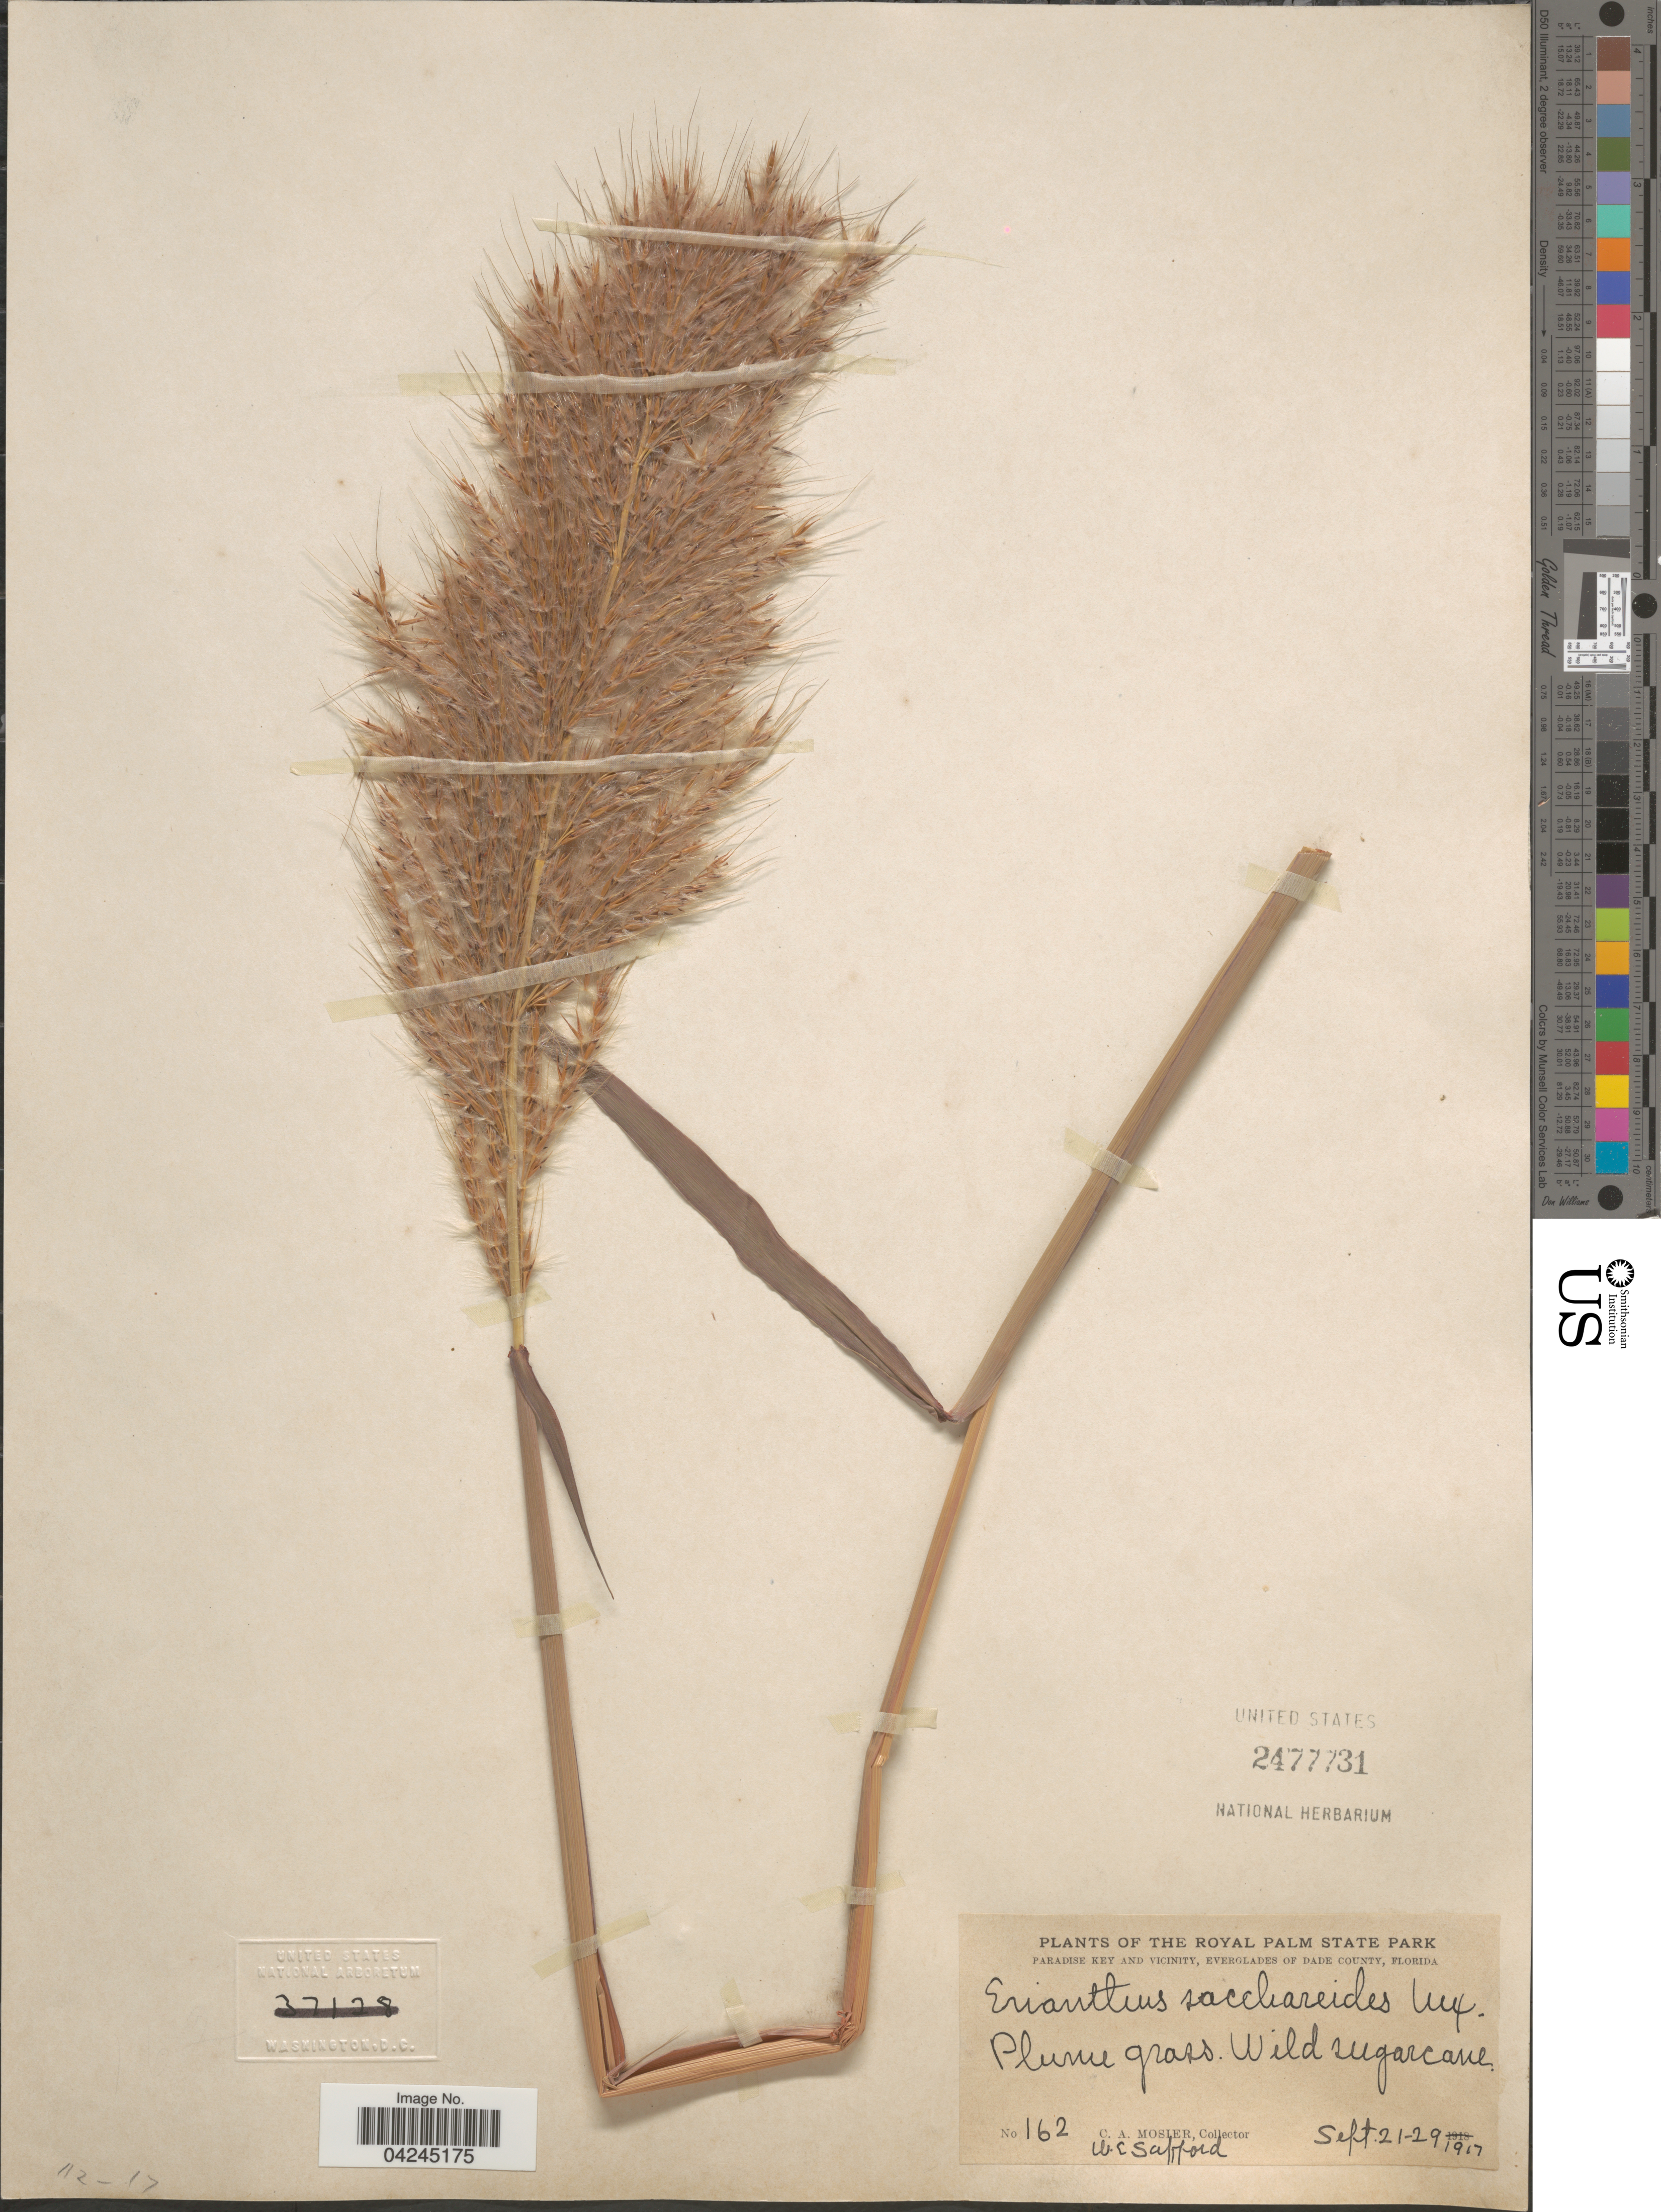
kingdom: Plantae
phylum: Tracheophyta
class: Liliopsida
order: Poales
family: Poaceae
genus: Erianthus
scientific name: Erianthus giganteus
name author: (Walter) P. Beauv.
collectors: C. A. Mosier & W. E. Safford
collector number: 162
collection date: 1917-09-21/1917-09-29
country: United States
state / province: Florida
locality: Royal Palm State Park. Paradise Key and vicinity, Everglades of Dade County.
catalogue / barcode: US 2477731